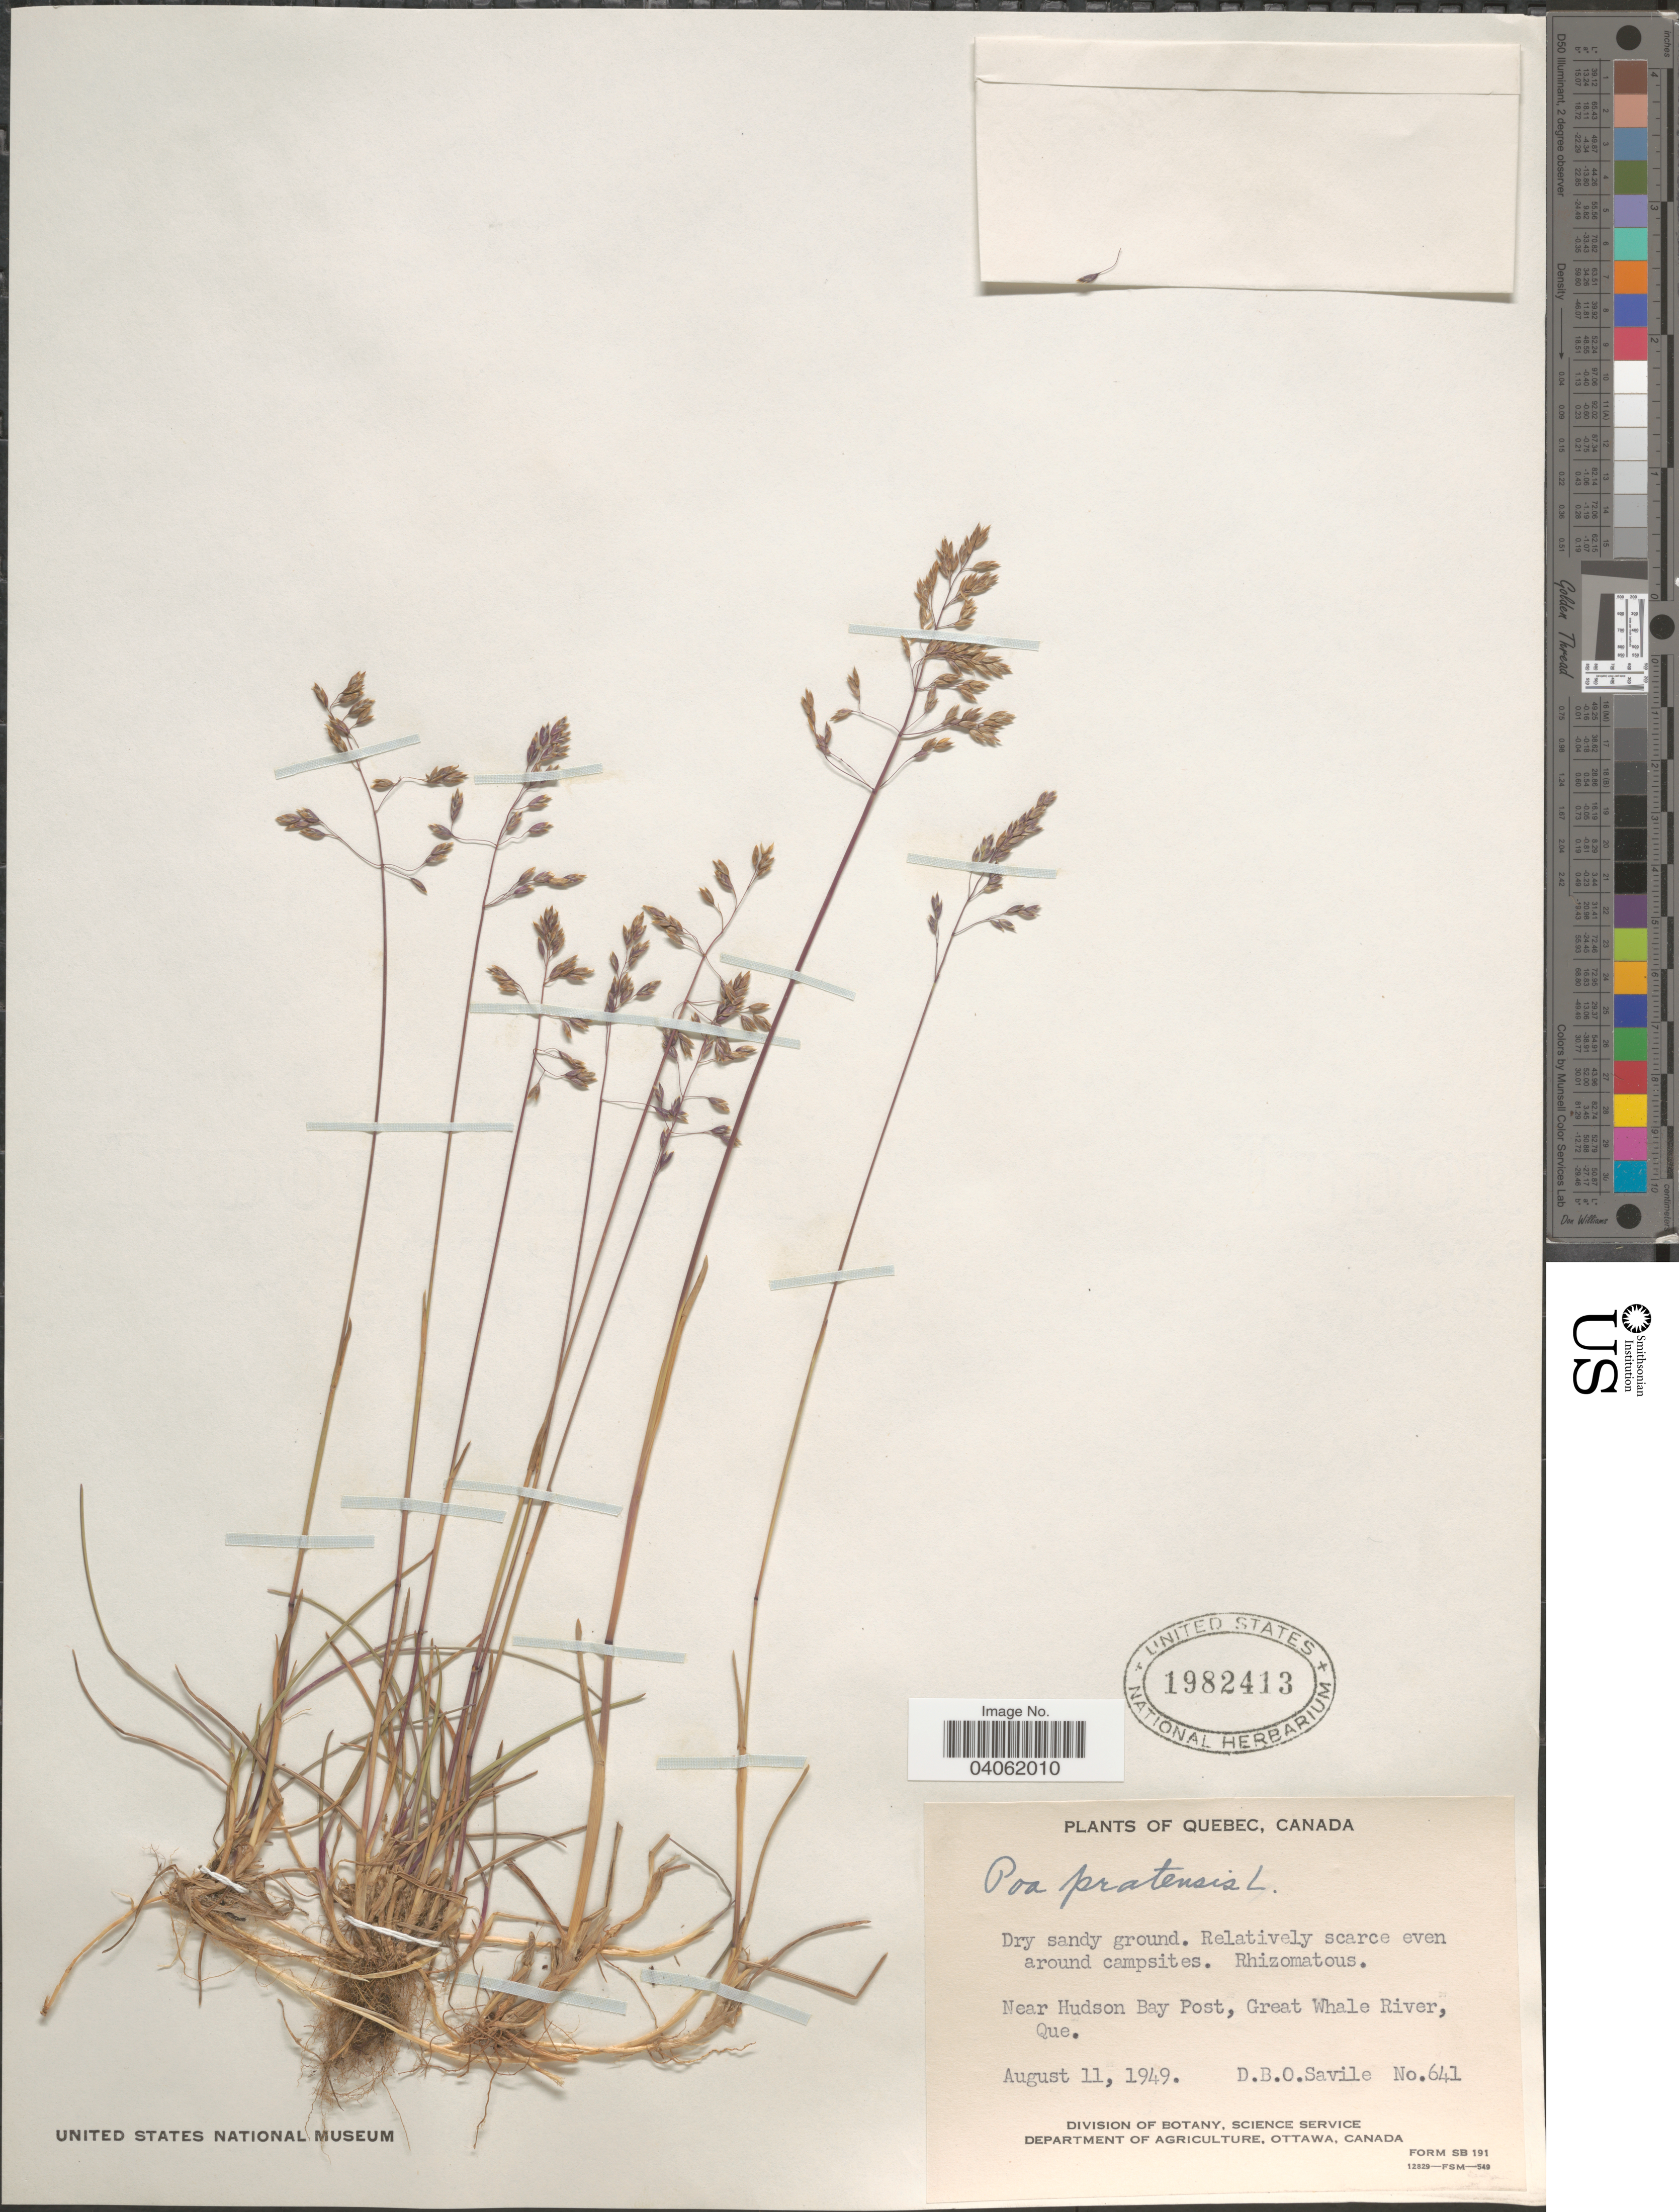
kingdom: Plantae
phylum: Tracheophyta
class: Liliopsida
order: Poales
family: Poaceae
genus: Poa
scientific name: Poa pratensis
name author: L.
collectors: D. Savile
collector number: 641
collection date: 1949-08-11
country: Canada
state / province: Quebec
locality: Near Hudson Bay Post, Great Whale River.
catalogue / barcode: US 1982413